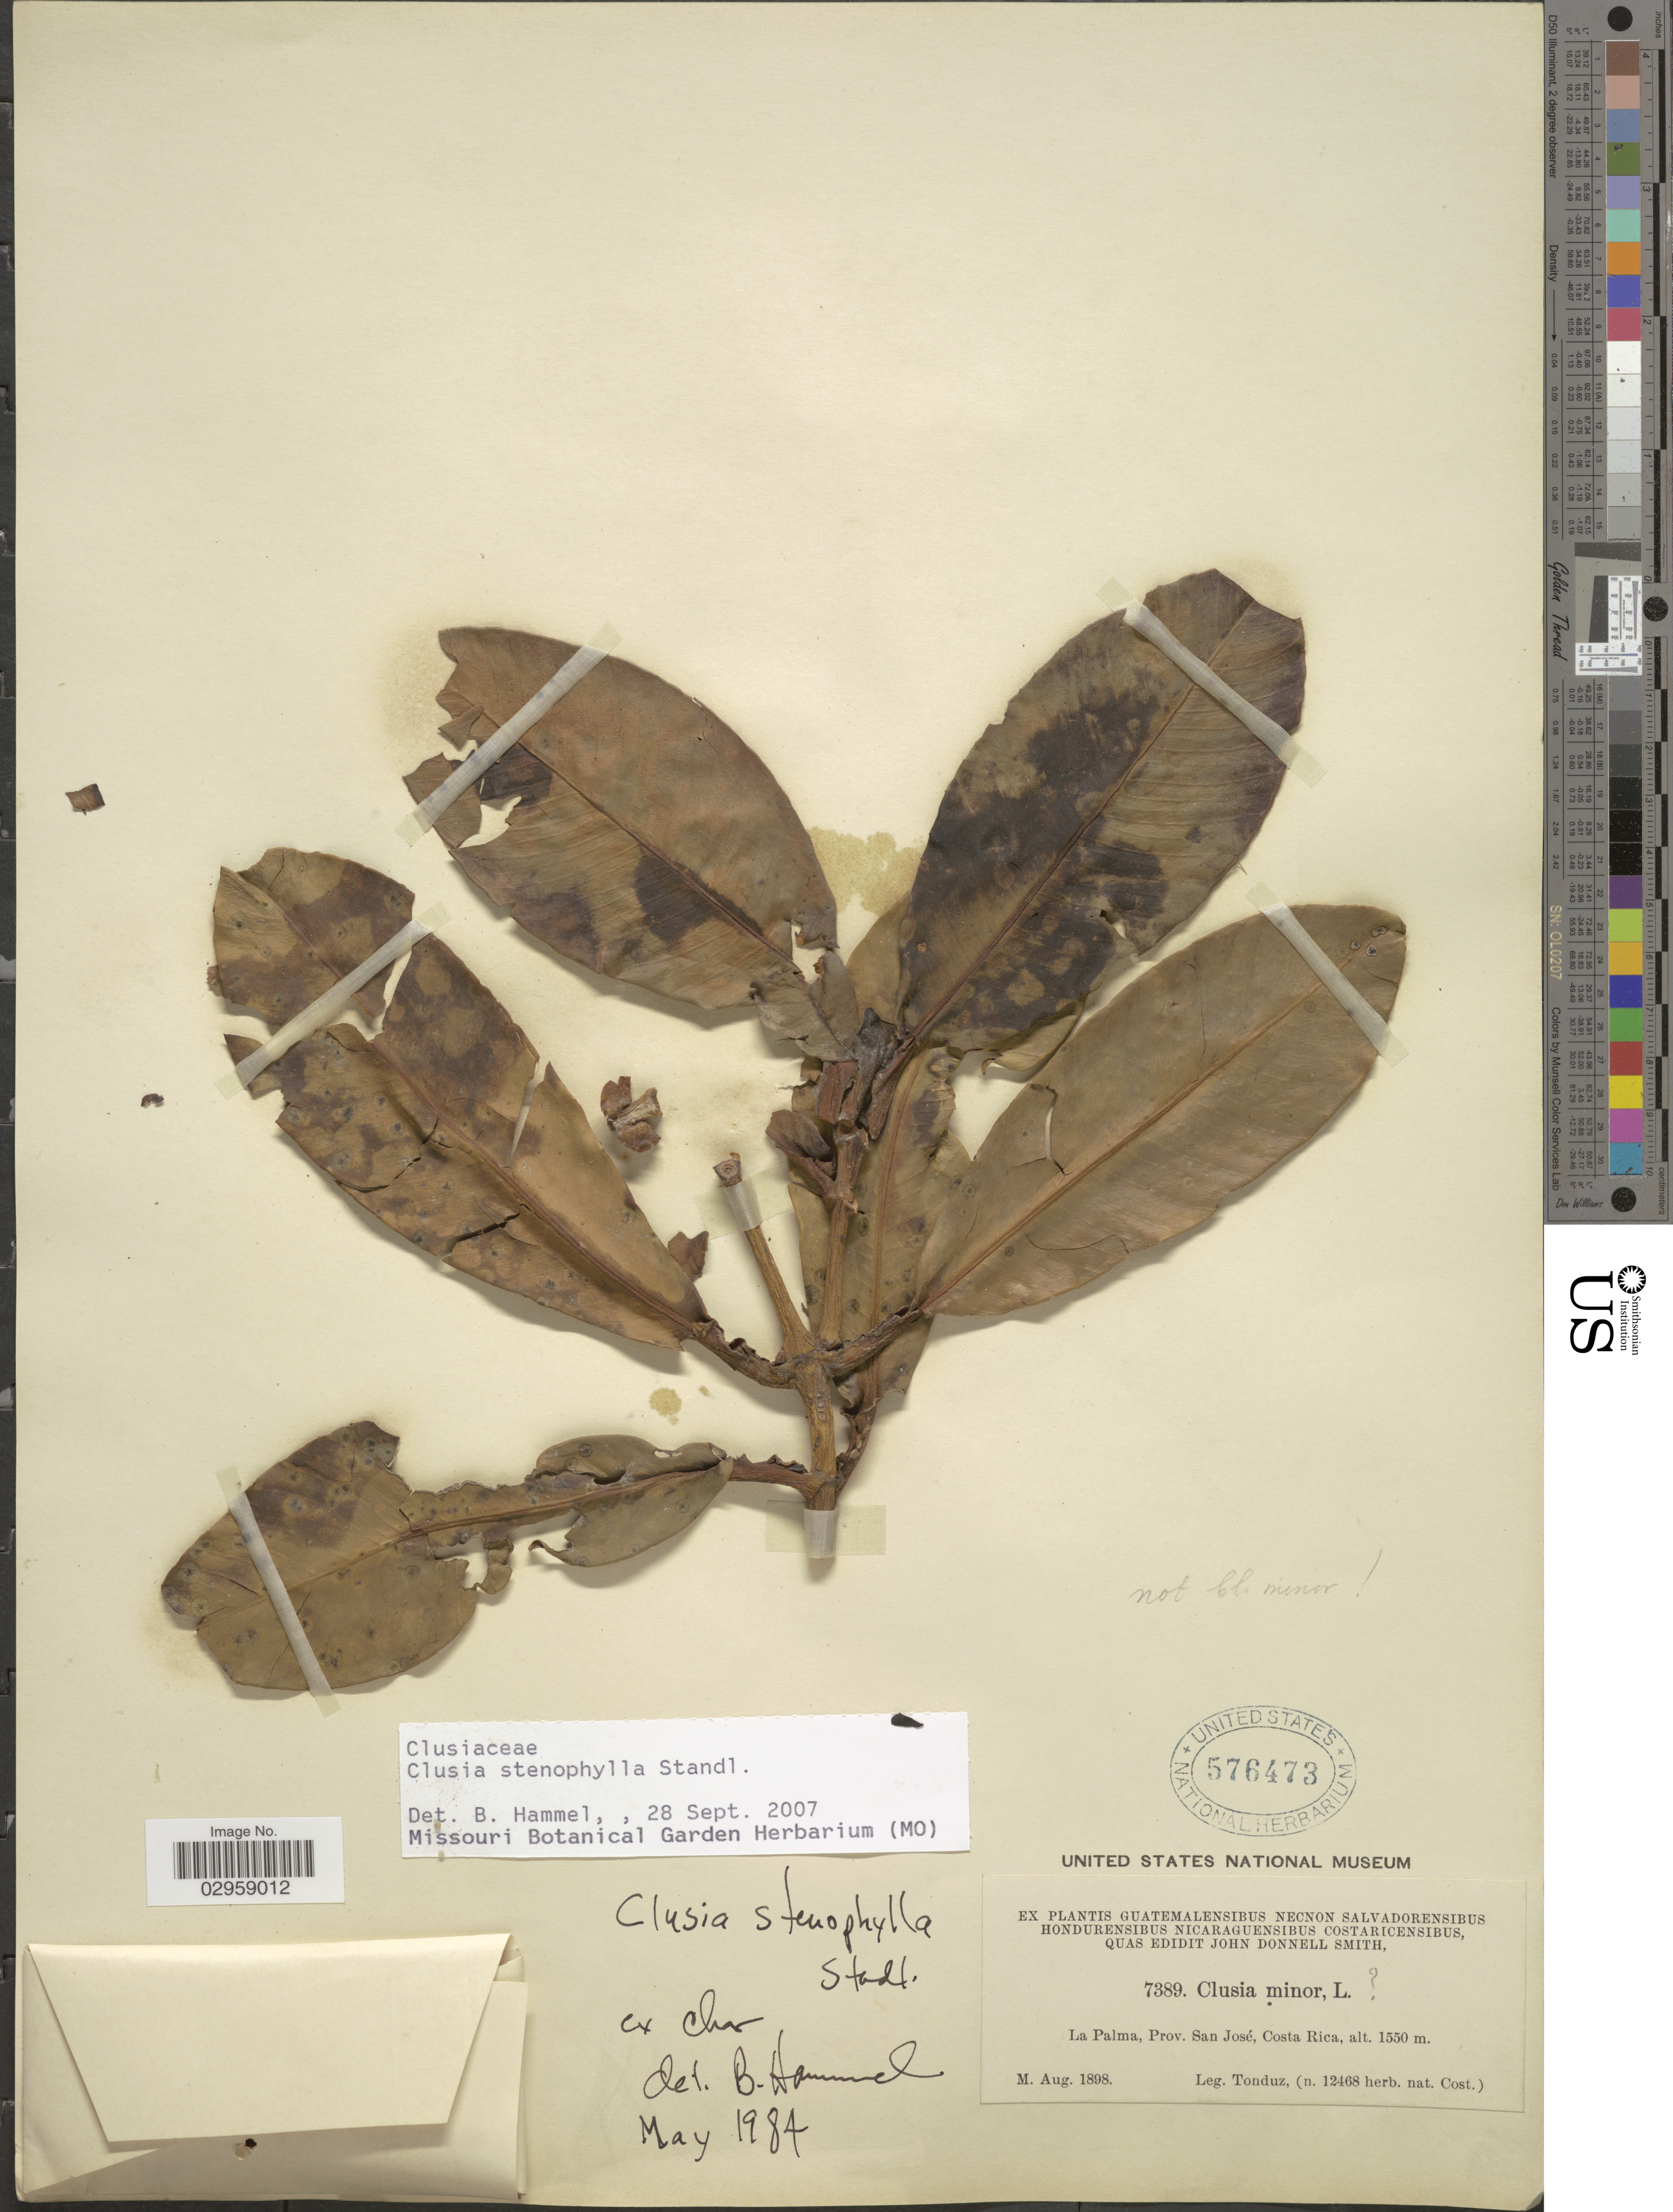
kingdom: Plantae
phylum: Tracheophyta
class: Magnoliopsida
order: Malpighiales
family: Clusiaceae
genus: Clusia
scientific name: Clusia stenophylla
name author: Standl.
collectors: Tonduz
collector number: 7389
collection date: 1898-08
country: Costa Rica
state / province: San José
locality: La Palma.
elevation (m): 1550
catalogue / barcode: US 576473